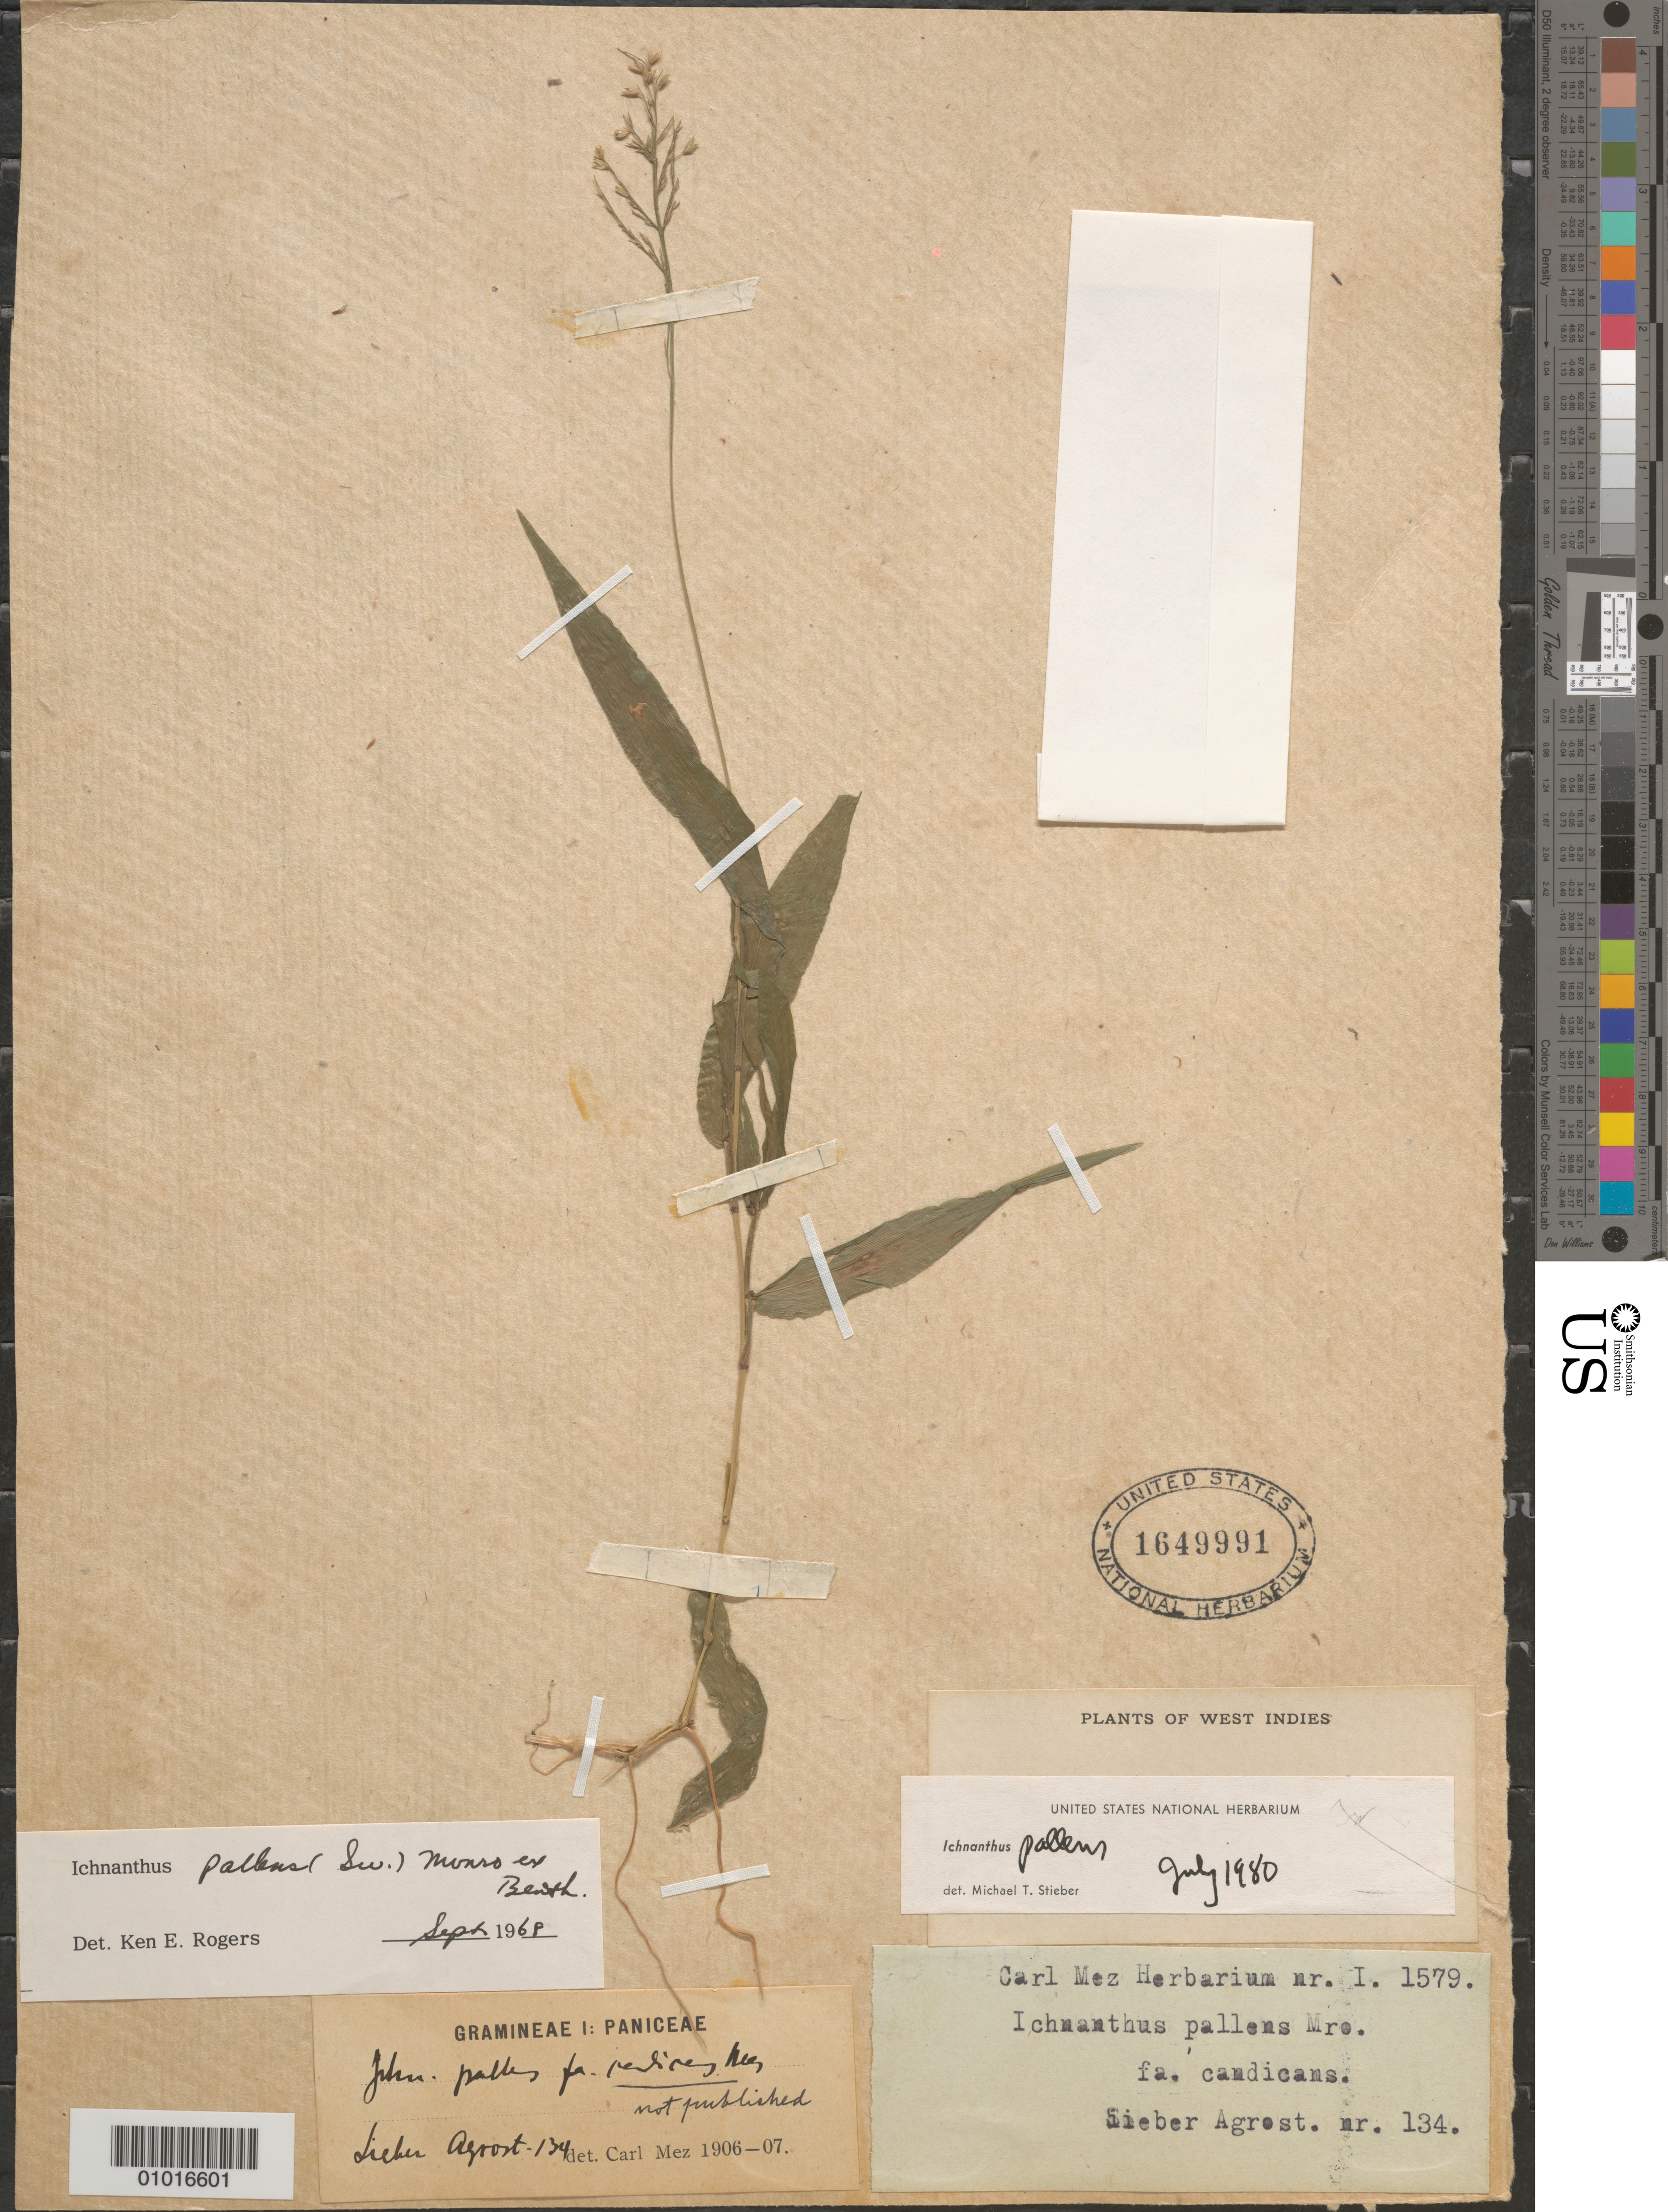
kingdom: Plantae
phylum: Tracheophyta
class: Liliopsida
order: Poales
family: Poaceae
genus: Ichnanthus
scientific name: Ichnanthus pallens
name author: (Sw.) Munro ex Benth.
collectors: F. W. Sieber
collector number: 134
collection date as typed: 01 Jan 1906 to 31 Dec 1907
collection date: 1906-01-01/1907-12-31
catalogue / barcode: US 1649991